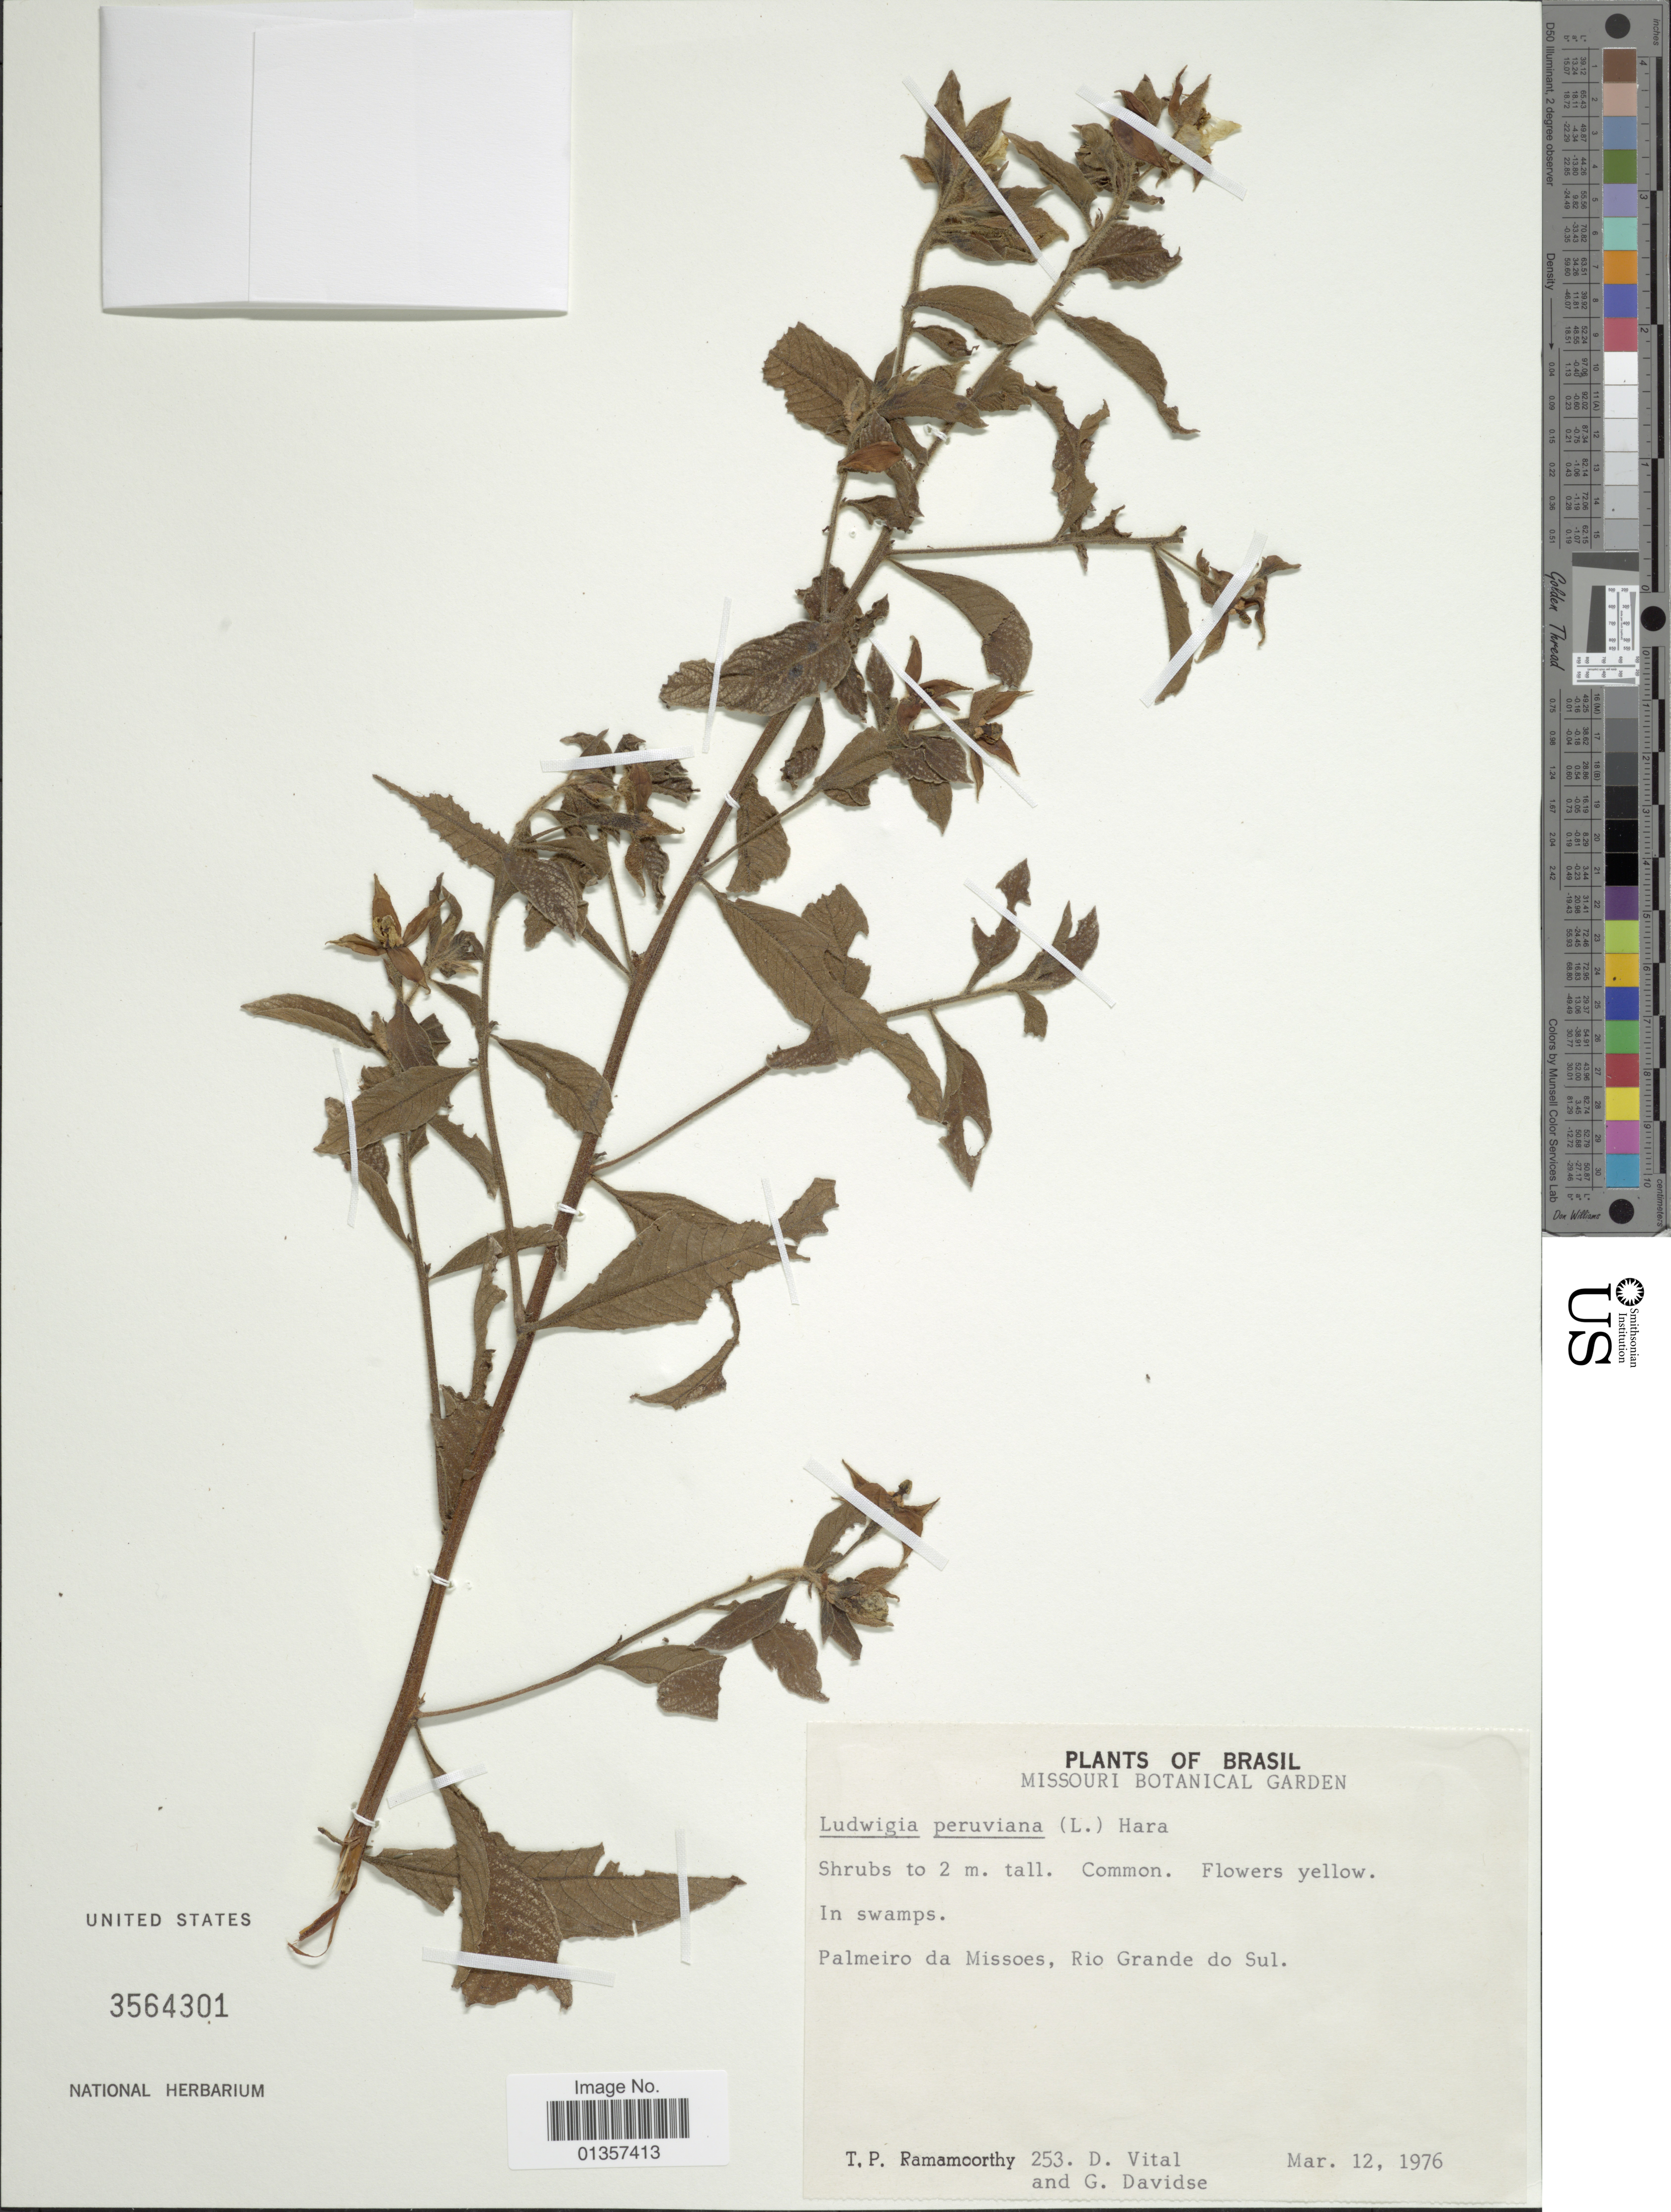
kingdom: Plantae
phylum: Tracheophyta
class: Magnoliopsida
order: Myrtales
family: Onagraceae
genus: Ludwigia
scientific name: Ludwigia peruviana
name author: (L.) H. Hara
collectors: T. P. Ramamoorthy, D. Vital & G. Davidse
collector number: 253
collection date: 1976-03-12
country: Brazil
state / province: Rio Grande do Sul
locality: Palmeiro da Missoes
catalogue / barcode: US 3564301